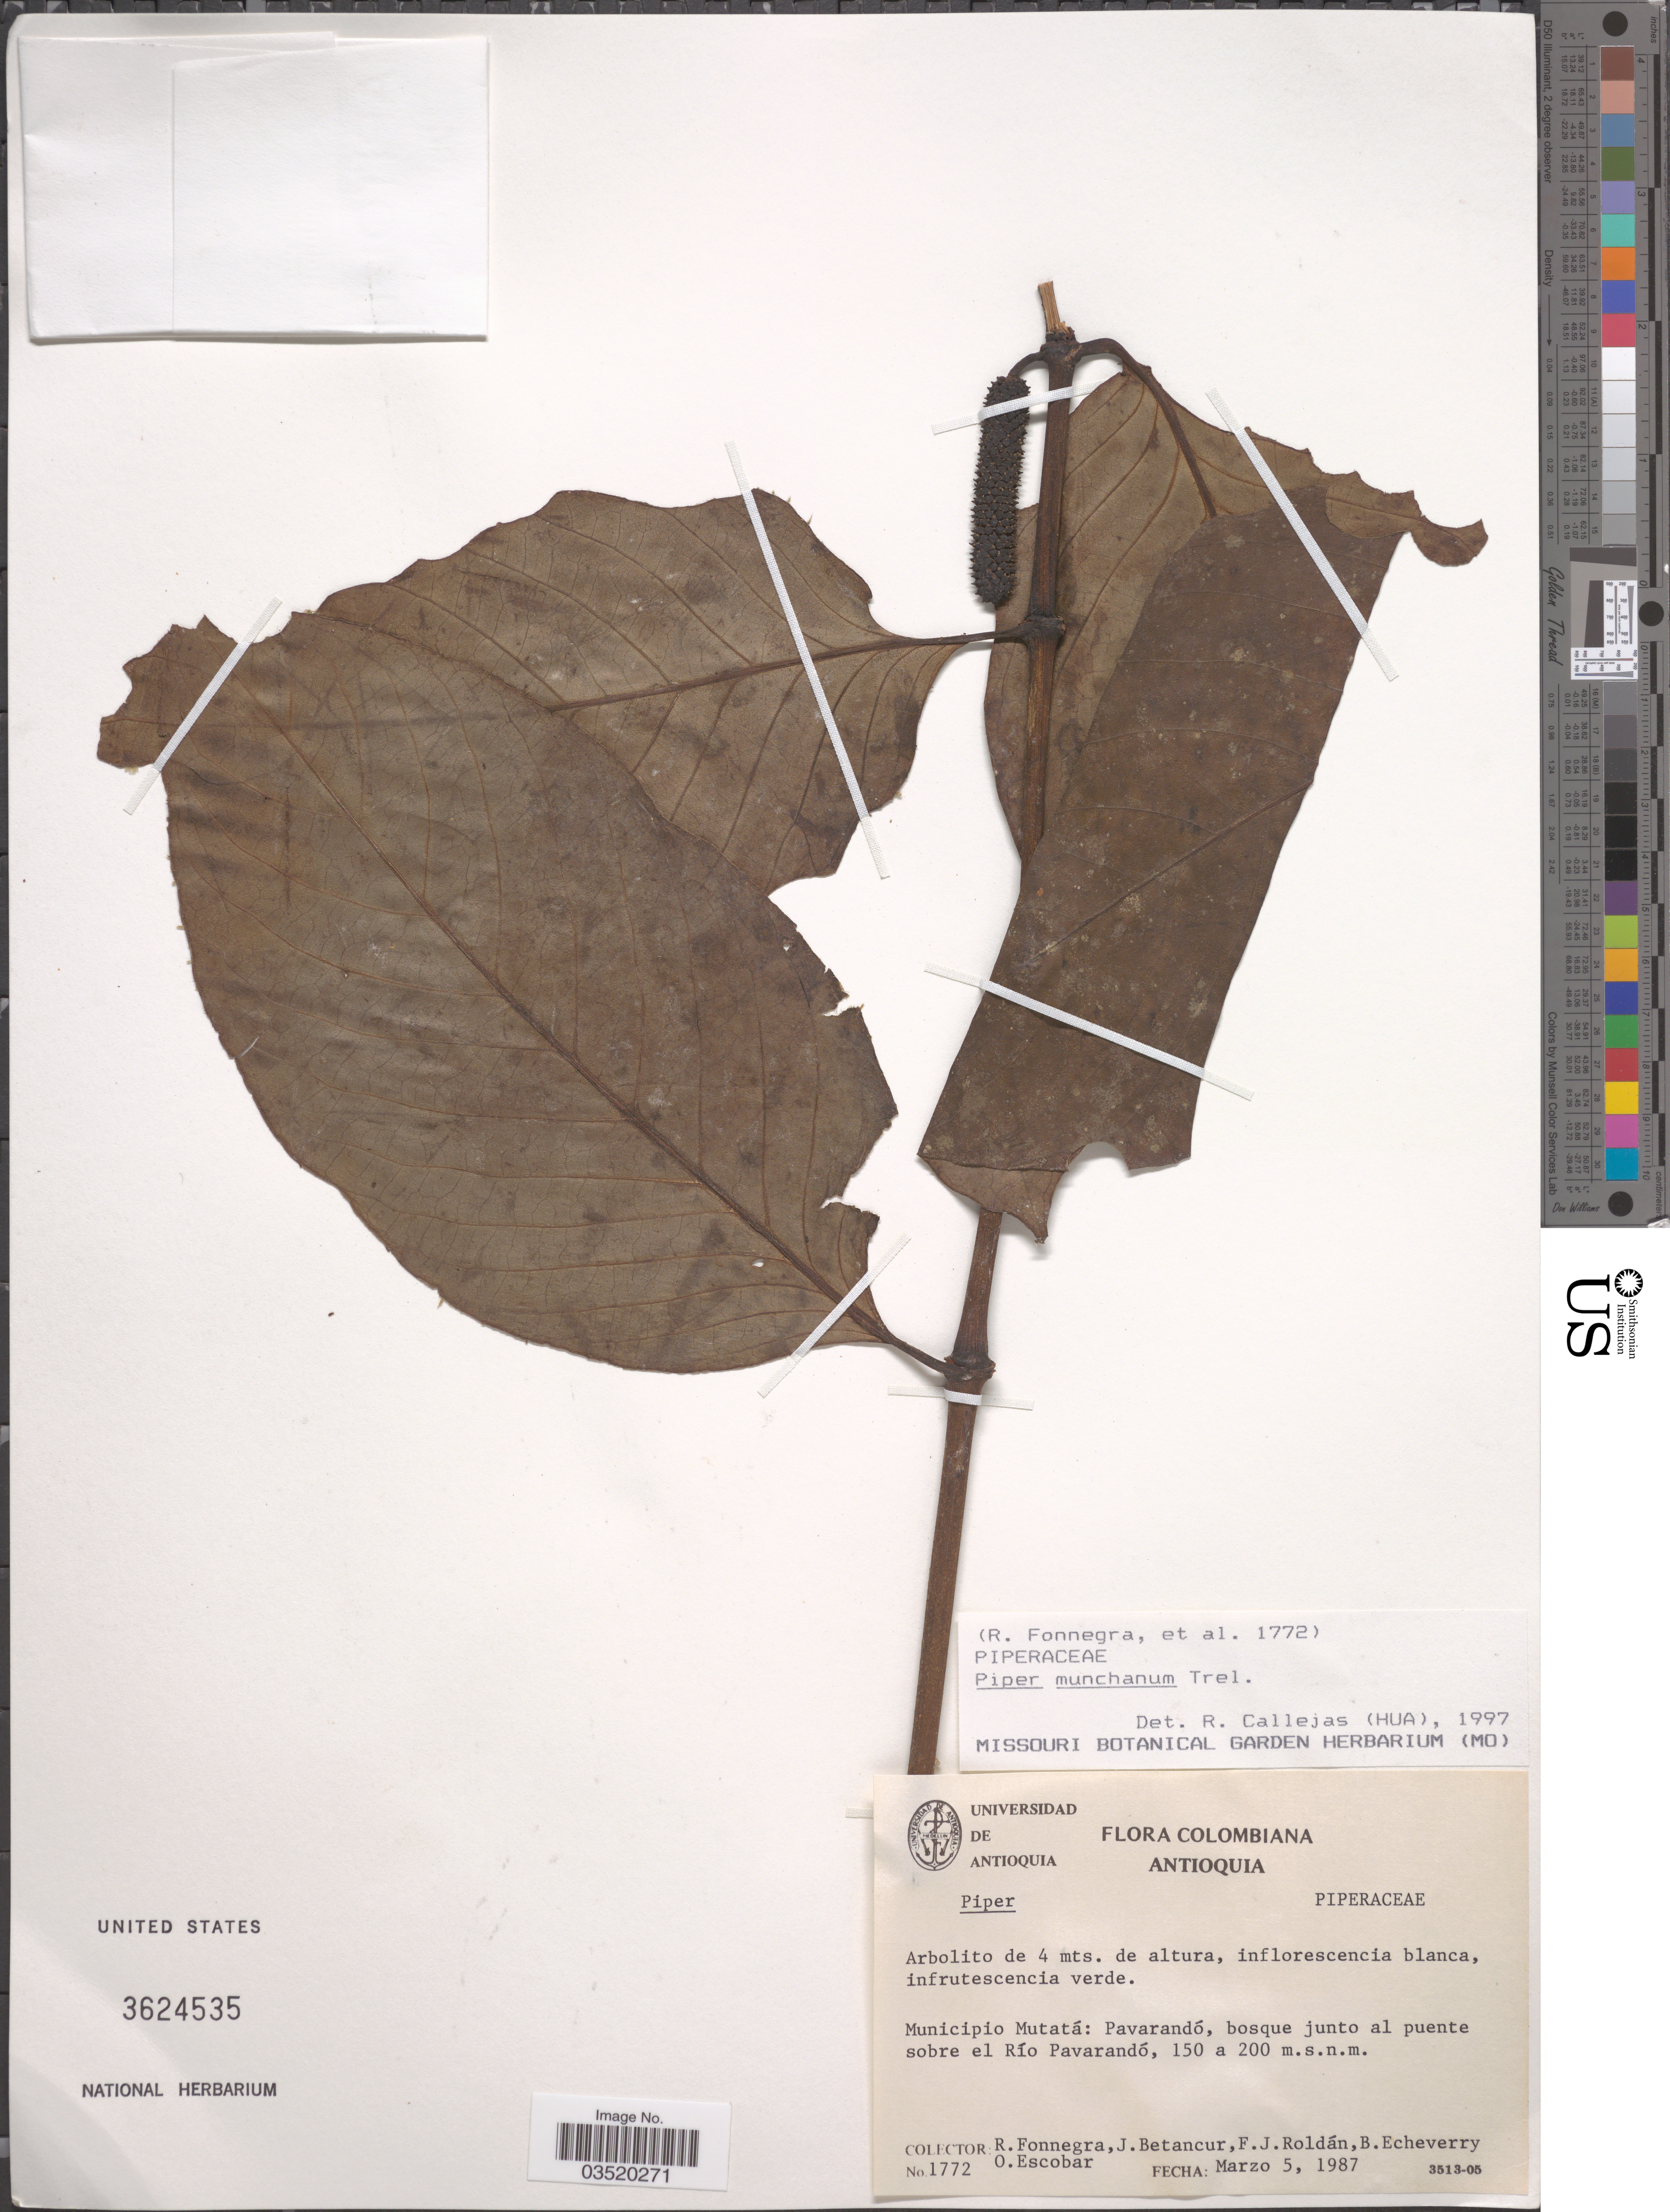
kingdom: Plantae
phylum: Tracheophyta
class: Magnoliopsida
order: Piperales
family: Piperaceae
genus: Piper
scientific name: Piper munchanum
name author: C. DC.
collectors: R. Fonnegra, J. Betancur, F. J. Roldán, B. Echeverry & O. Escobar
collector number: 1772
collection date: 1987-03-05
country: Colombia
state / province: Antioquia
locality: Municipio Mutatá: Pavarandó, bosque junto al puente sobre el Río Pavarandó.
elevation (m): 150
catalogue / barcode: US 3624535